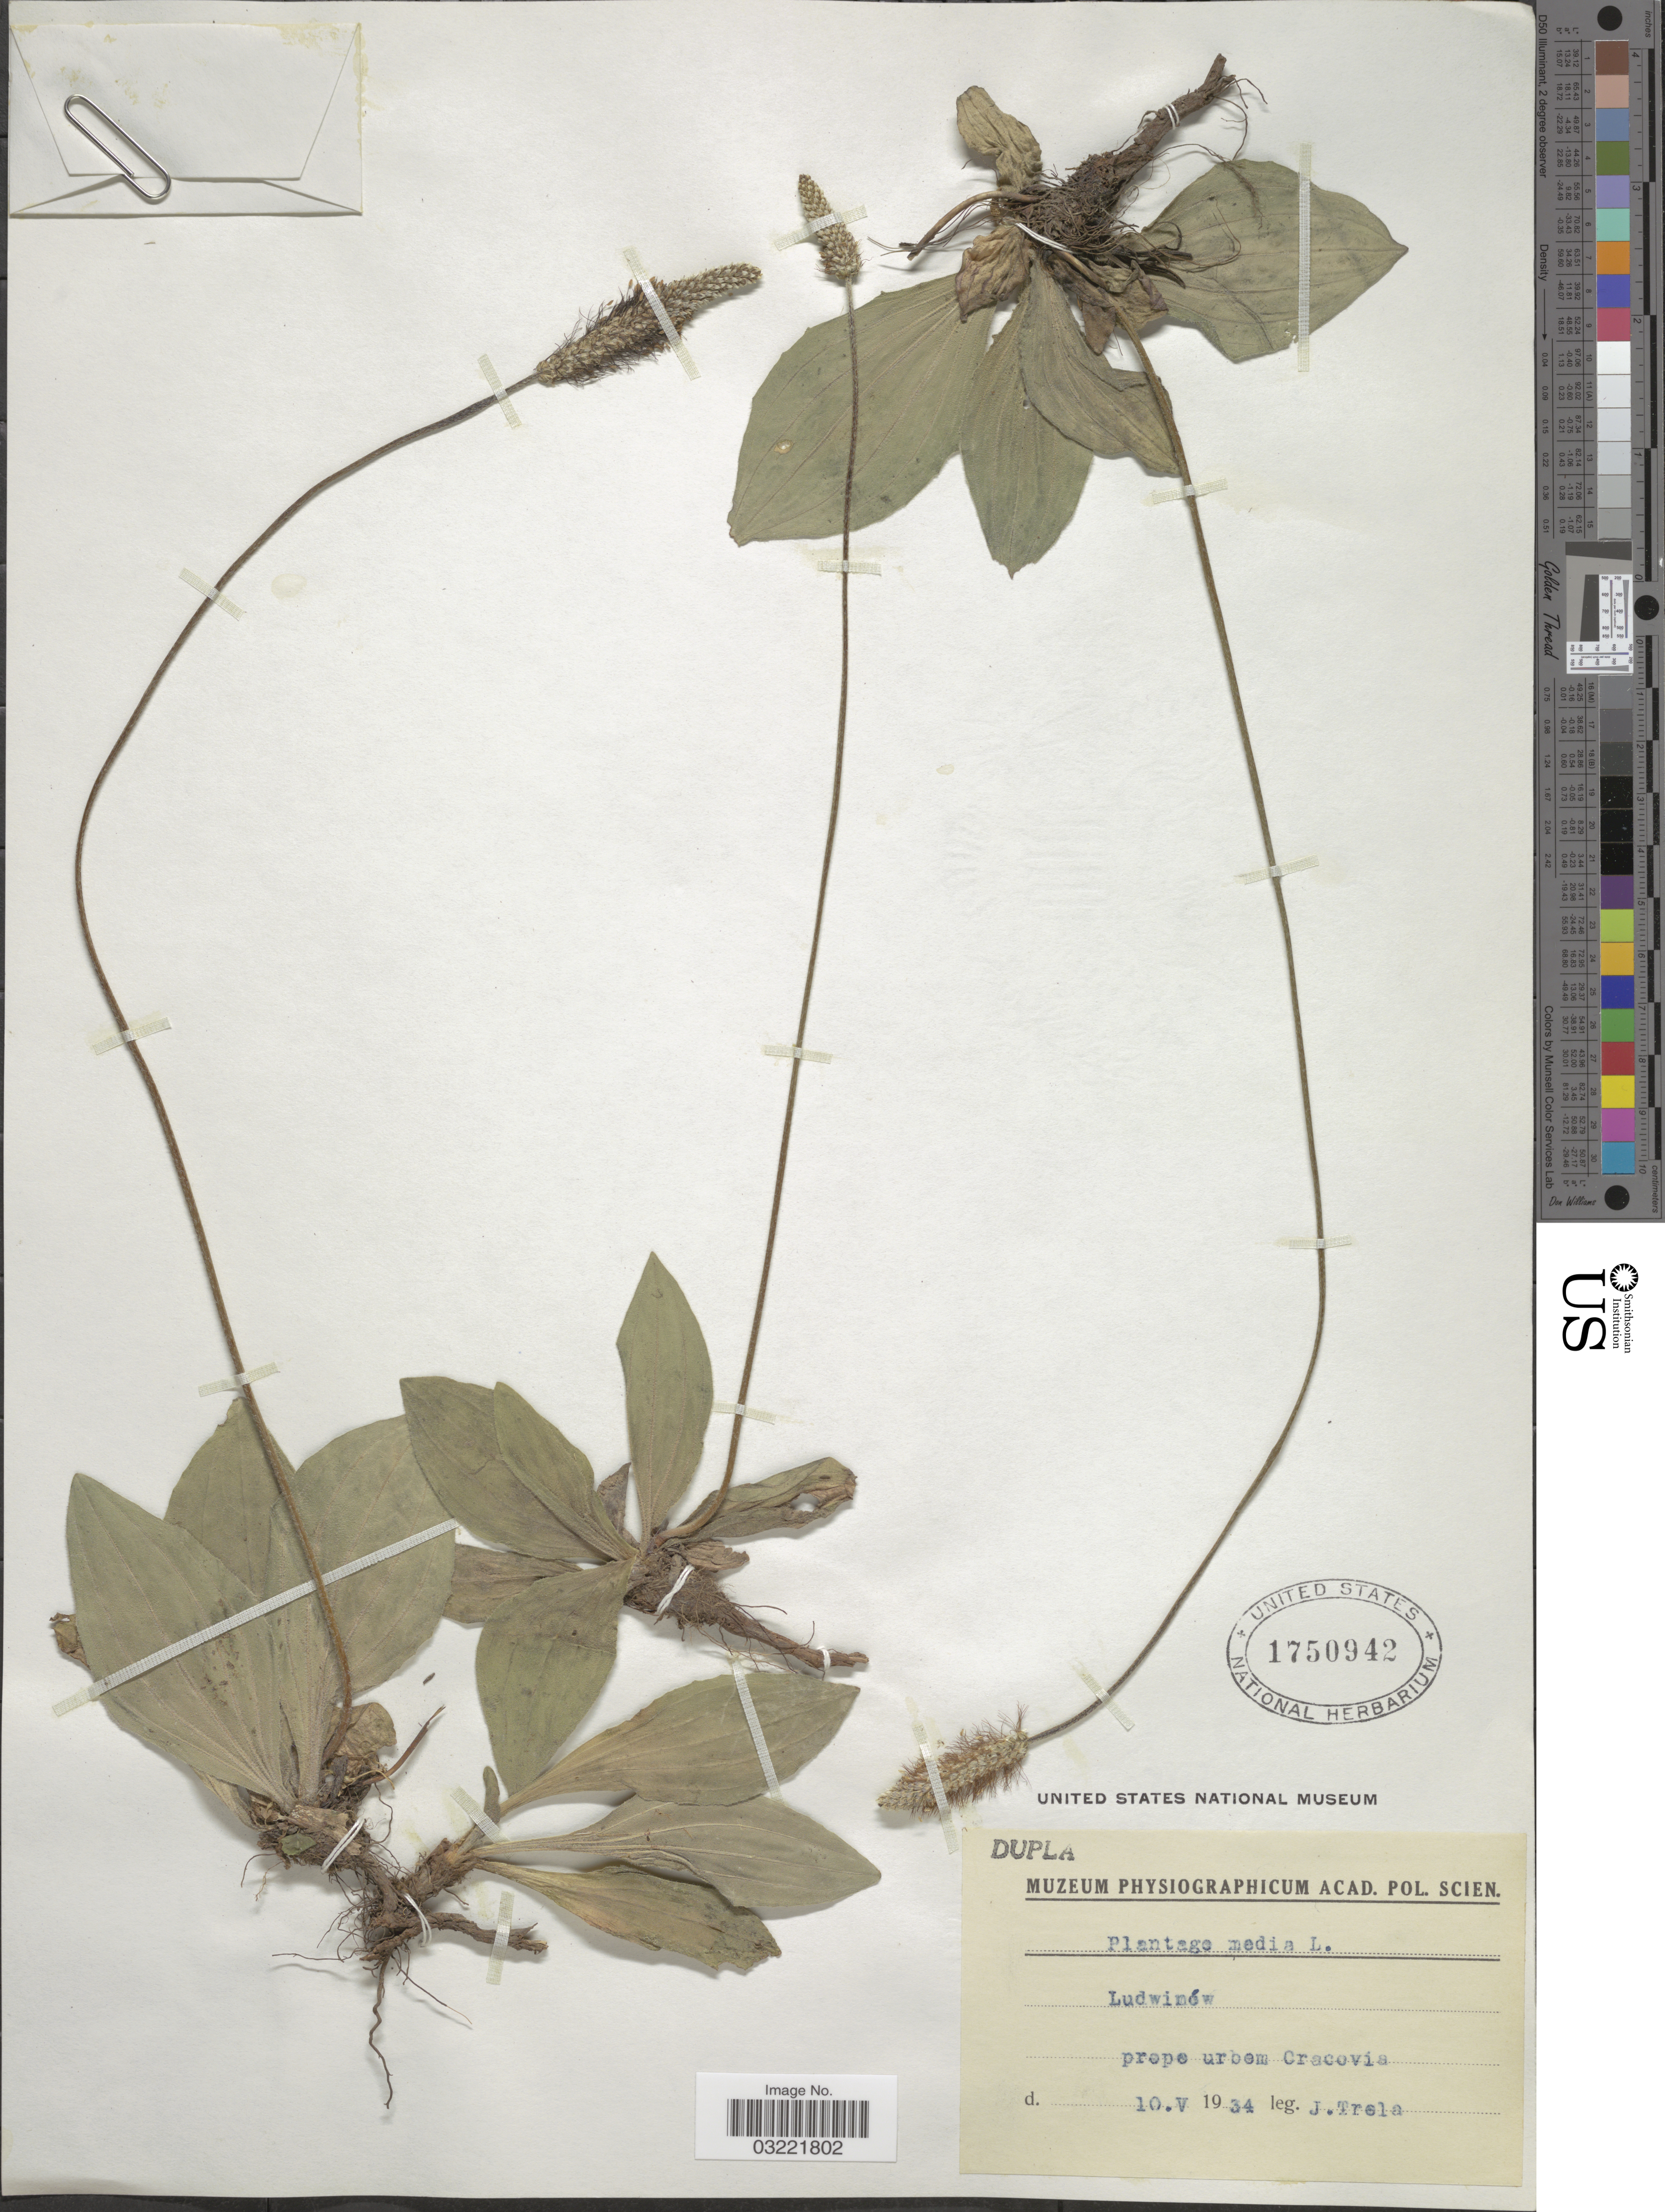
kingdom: Plantae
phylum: Tracheophyta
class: Magnoliopsida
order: Lamiales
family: Plantaginaceae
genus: Plantago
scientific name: Plantago media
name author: L.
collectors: J. Trela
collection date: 1934-05-10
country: Poland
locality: Ludwnów prope urbem Cracovia.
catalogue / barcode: US 1750942